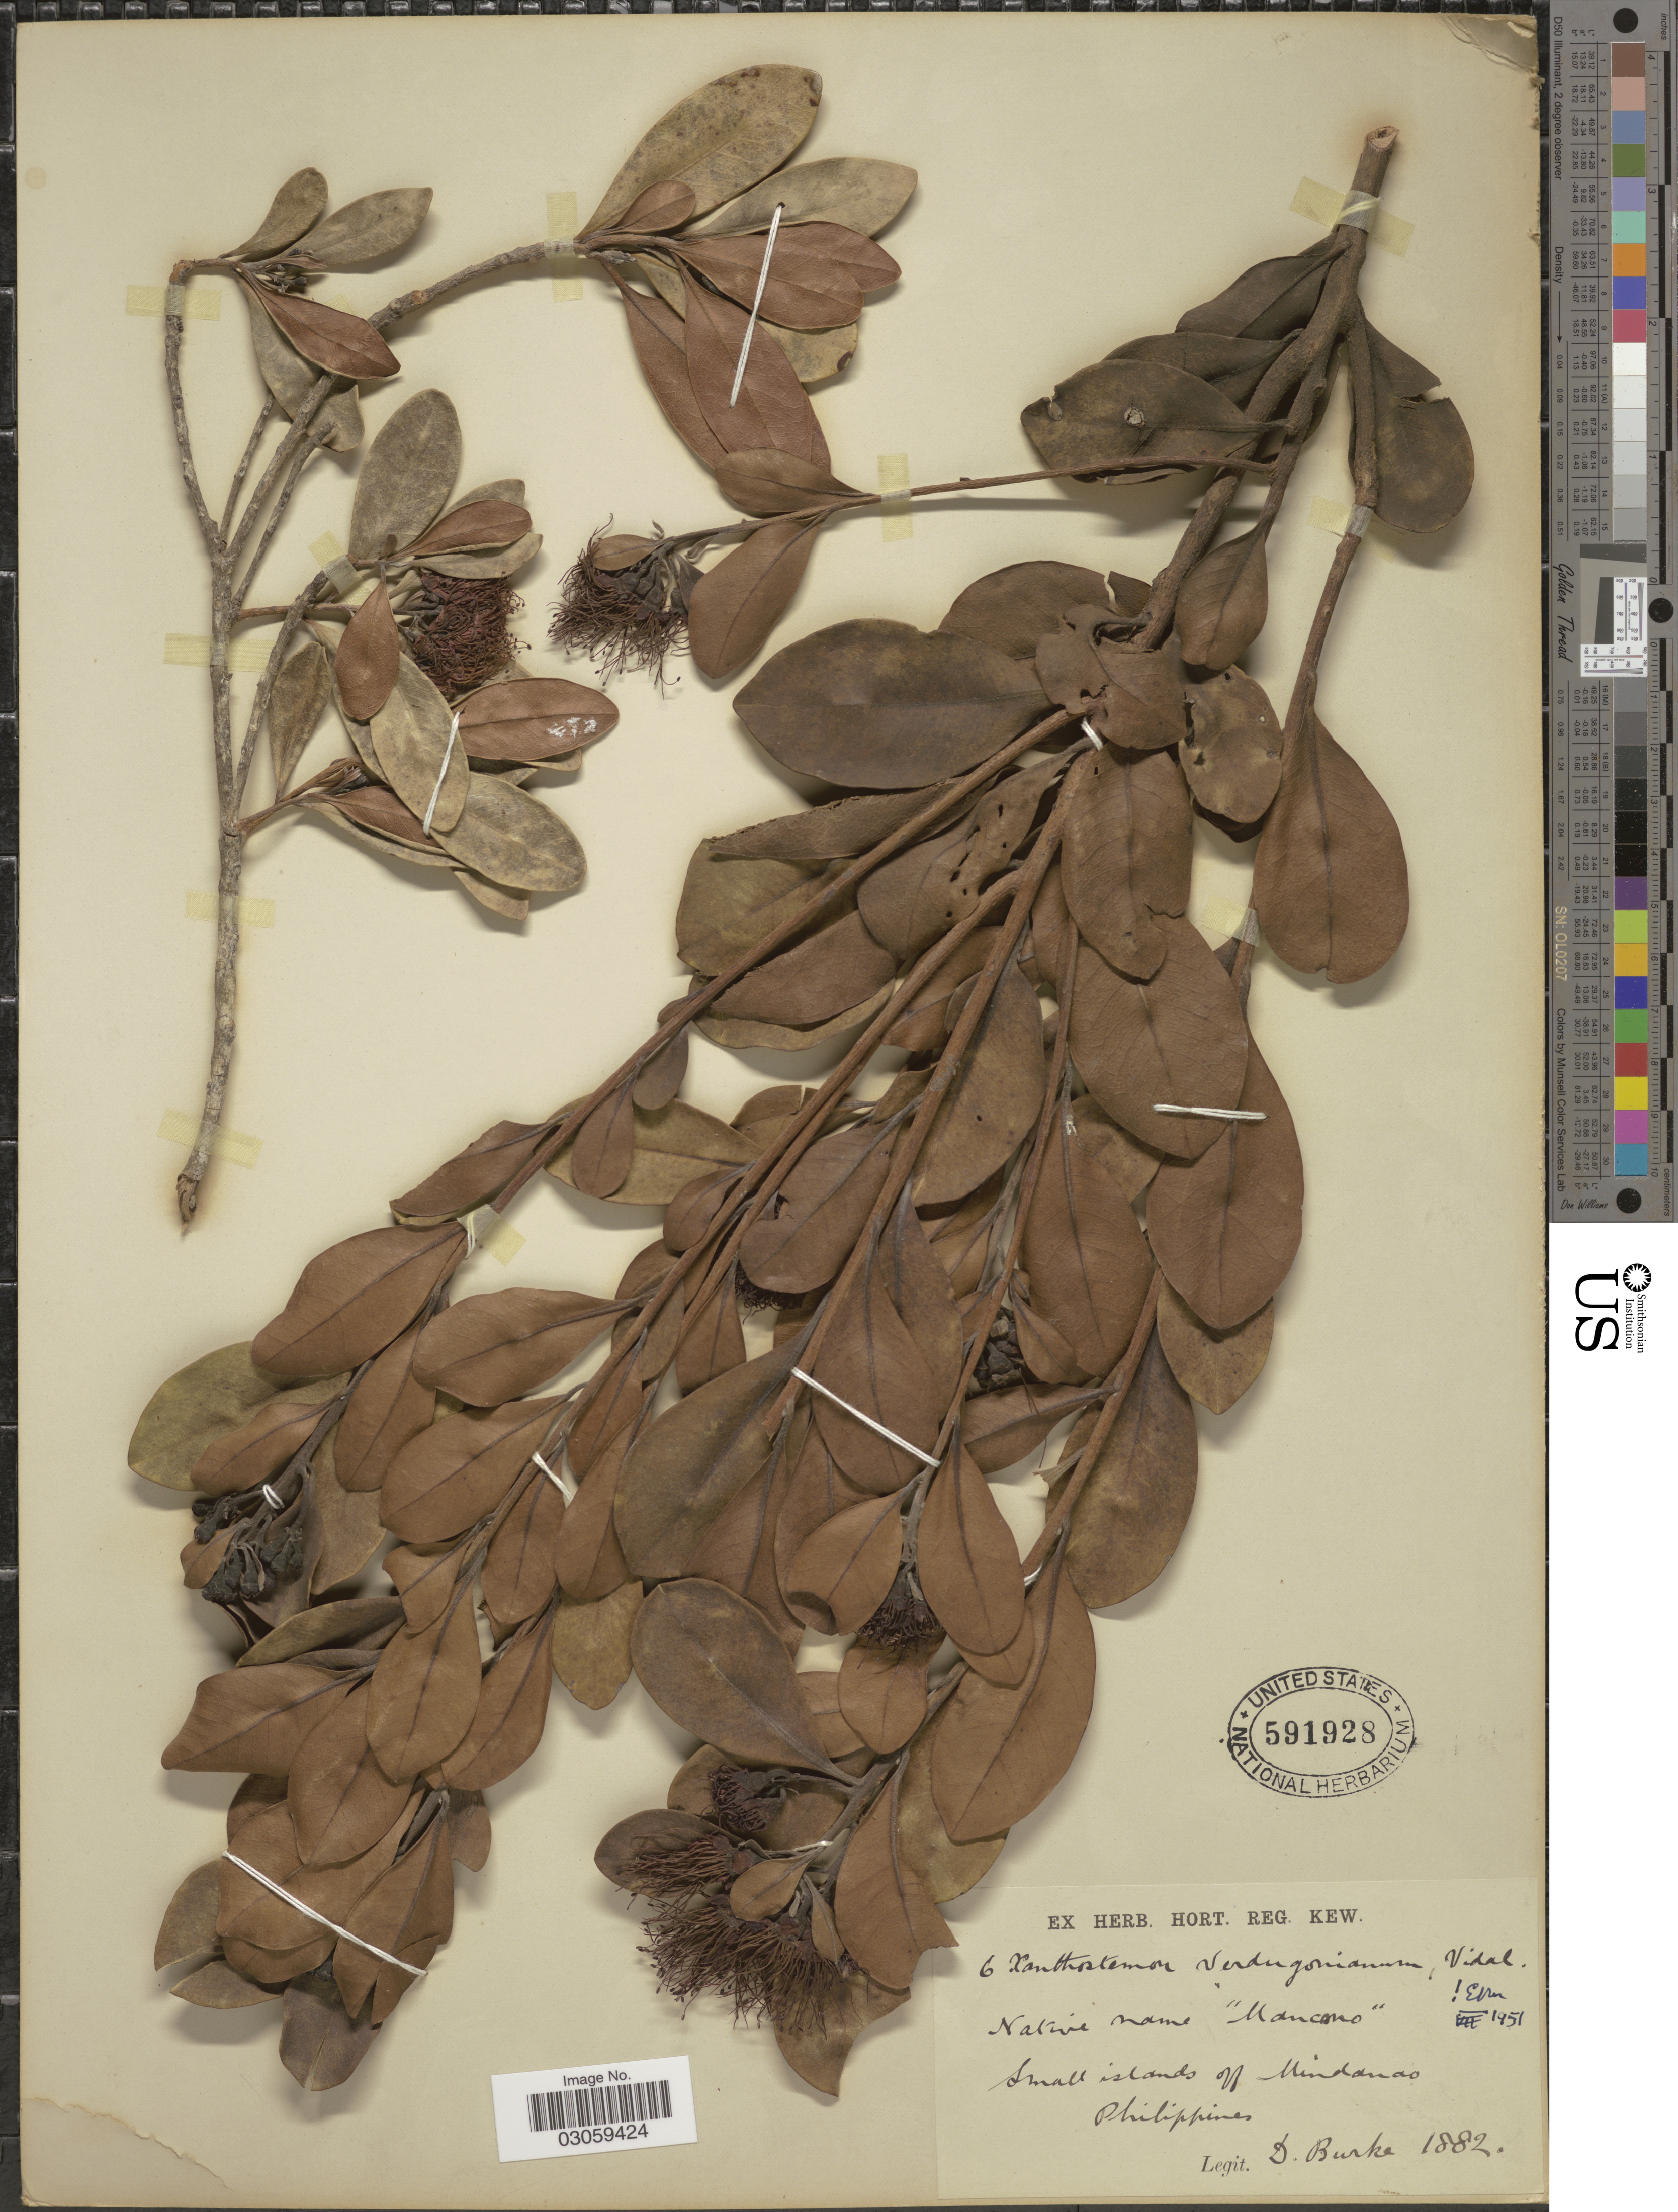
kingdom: Plantae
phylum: Tracheophyta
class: Magnoliopsida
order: Myrtales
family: Myrtaceae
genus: Xanthostemon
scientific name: Xanthostemon verdugonianus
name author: Náves ex Fern.-Vill.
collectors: D. Burke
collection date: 1882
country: Philippines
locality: Small islands off Mindanao.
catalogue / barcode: US 591928